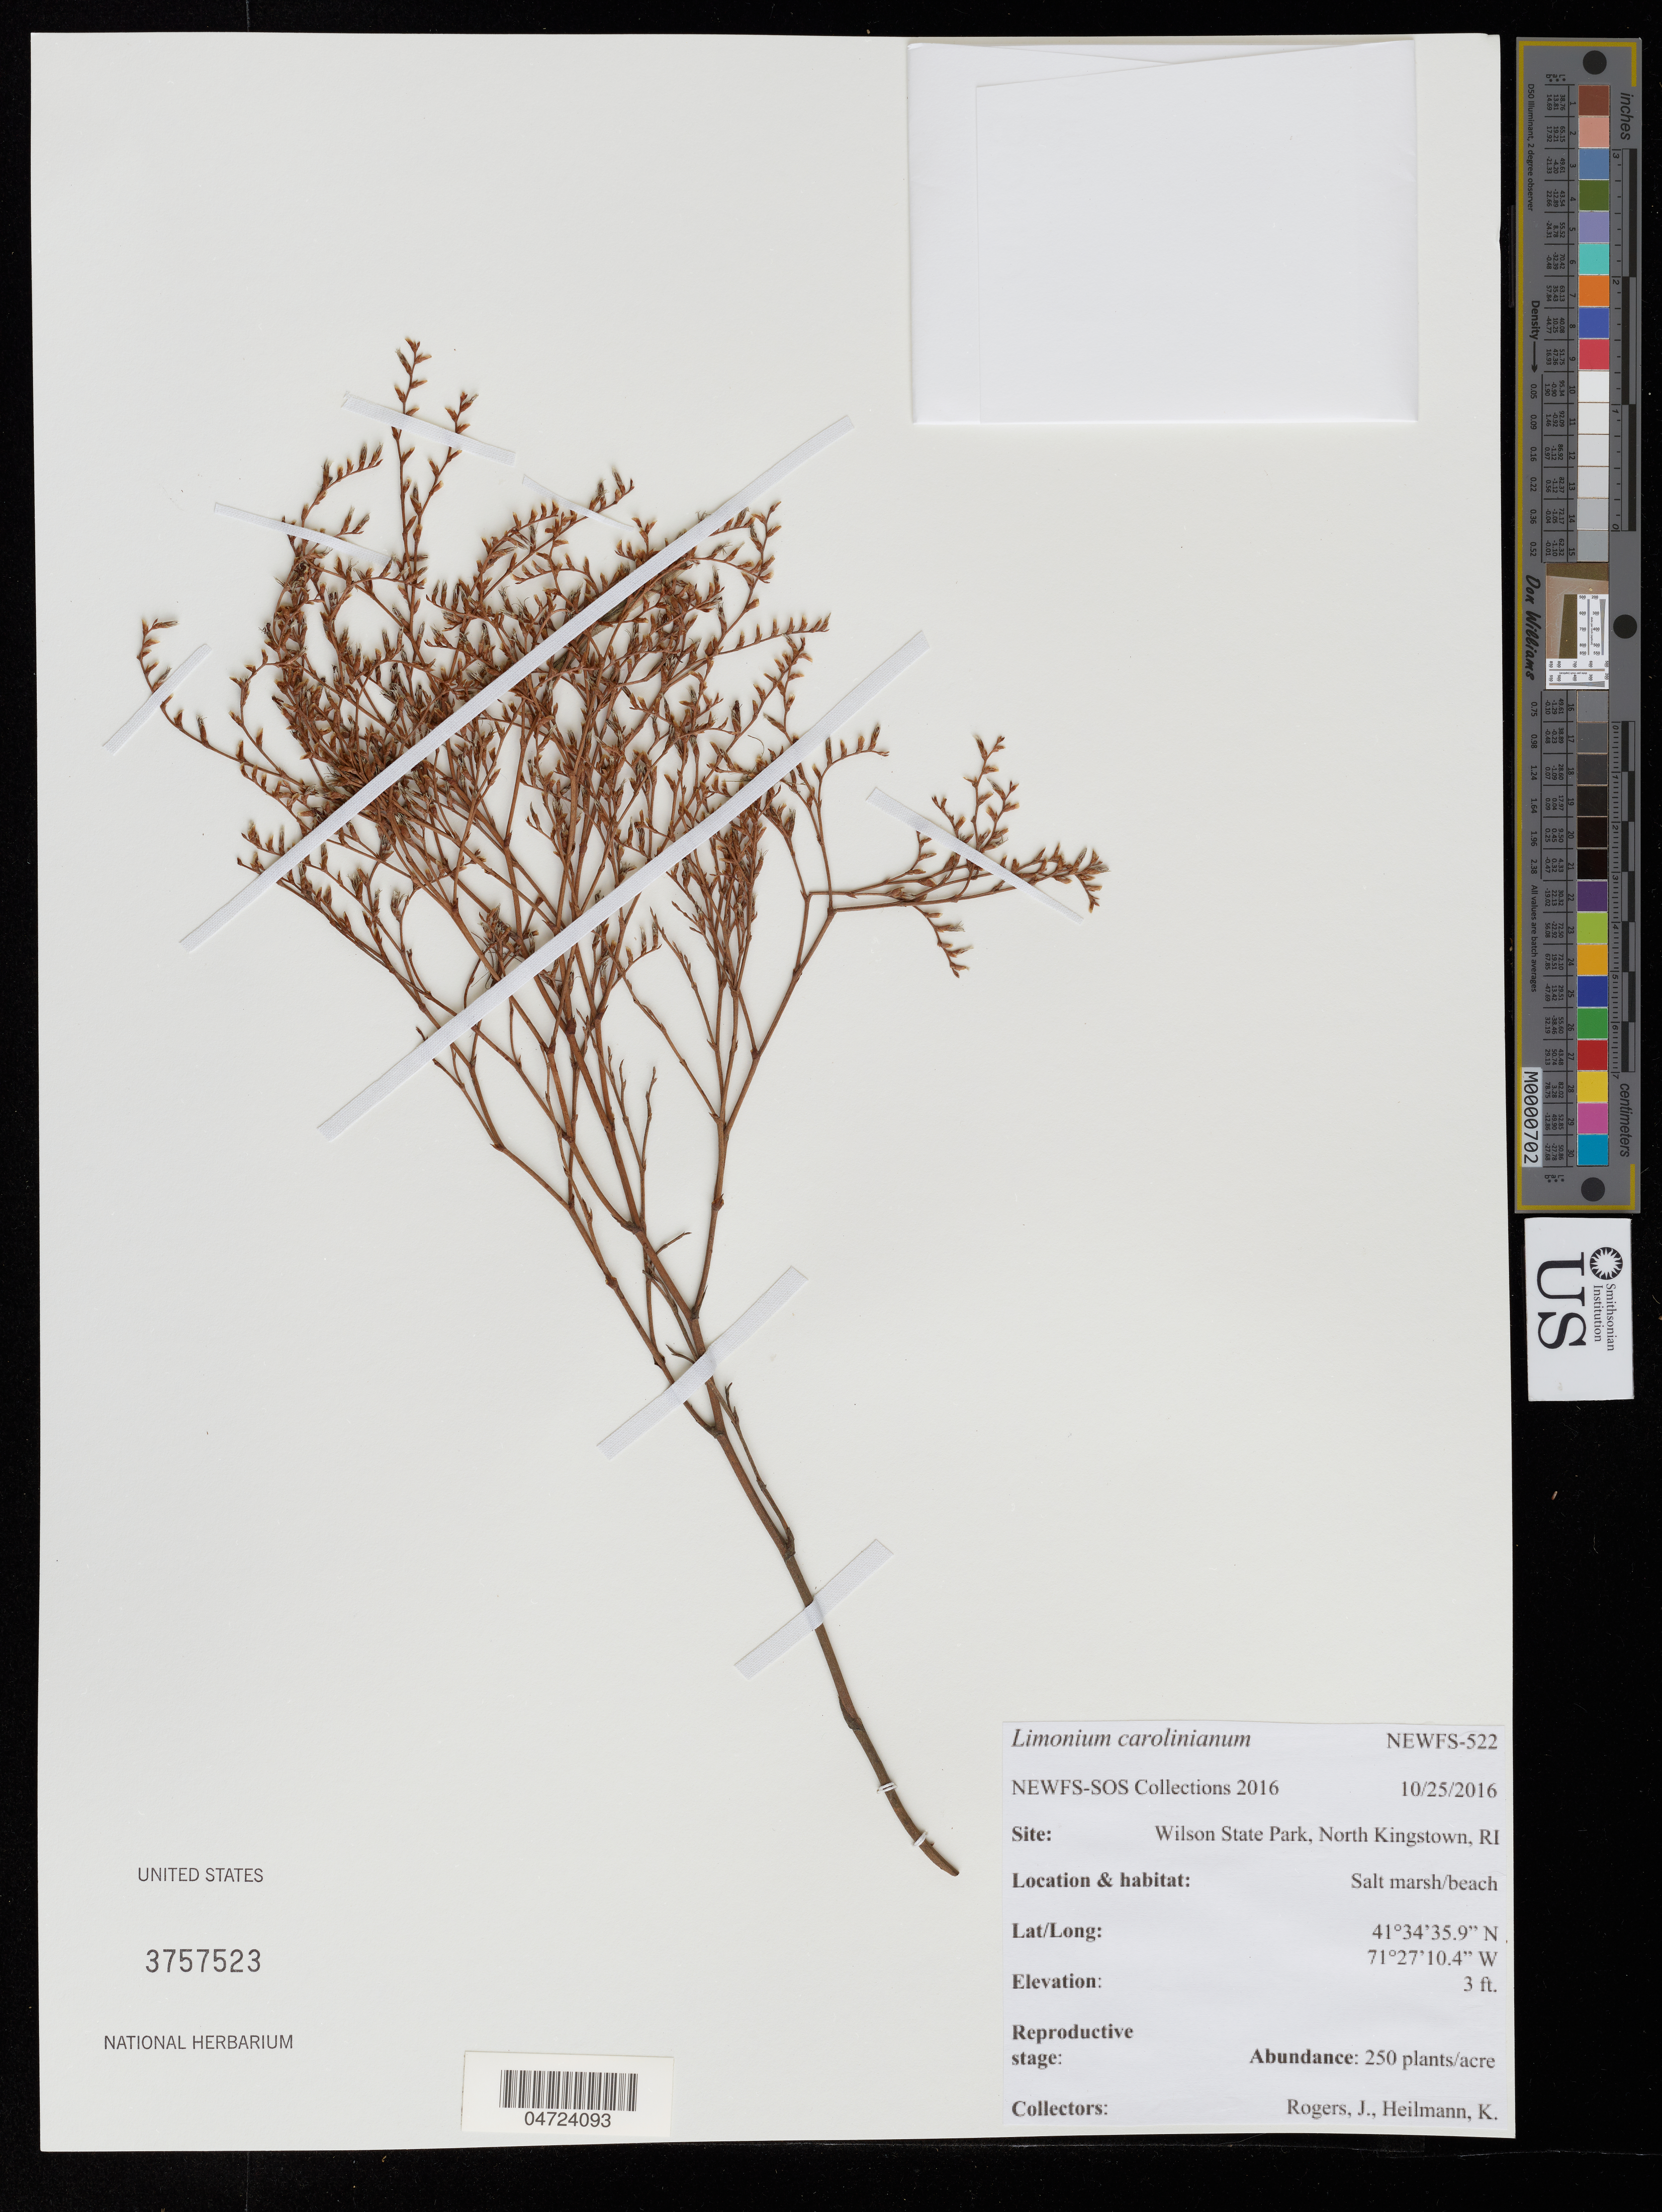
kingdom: Plantae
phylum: Tracheophyta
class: Magnoliopsida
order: Caryophyllales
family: Plumbaginaceae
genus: Limonium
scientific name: Limonium carolinianum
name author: (Walter) Britton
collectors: J. Rogers & K. Heilmann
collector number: NEWFS-522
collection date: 2016-10-25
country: United States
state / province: Rhode Island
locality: Wilson State Park, North Kingstown.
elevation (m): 1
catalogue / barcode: US 3757523